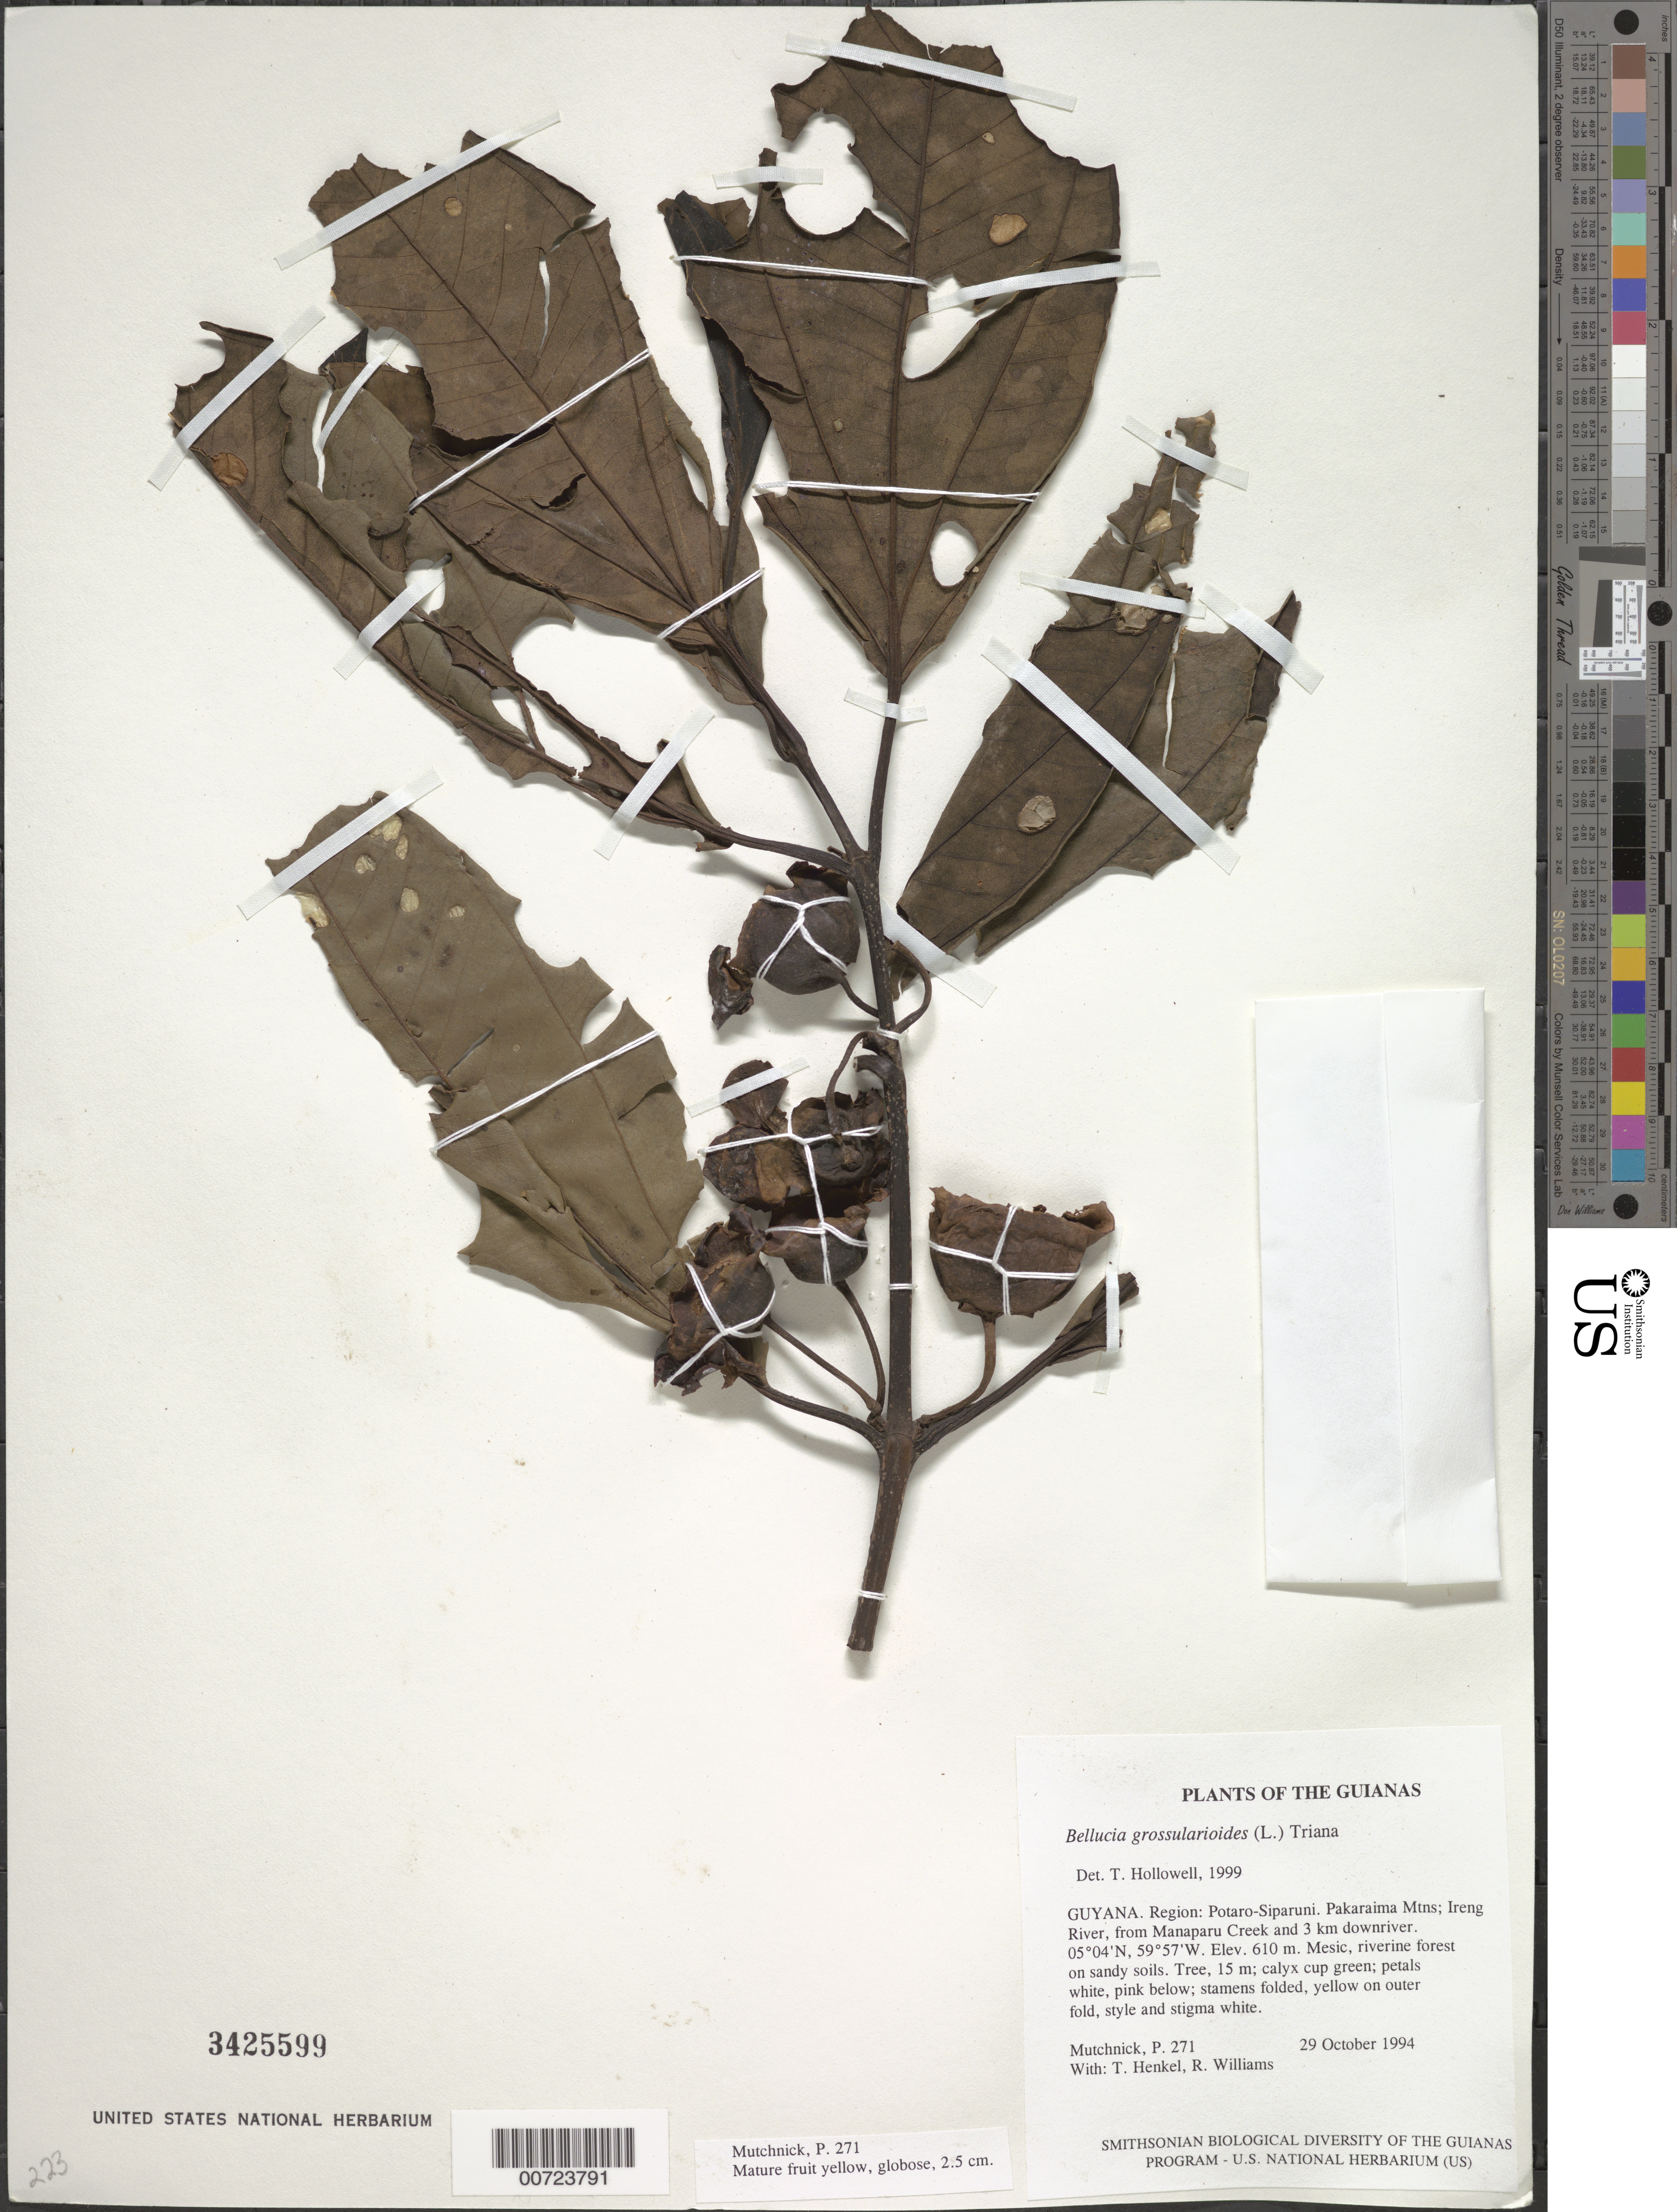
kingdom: Plantae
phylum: Tracheophyta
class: Magnoliopsida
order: Myrtales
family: Melastomataceae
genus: Bellucia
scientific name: Bellucia grossularioides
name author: (L.) Triana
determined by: Hollowell, T. H., (BOT), Smithsonian Institution - National Museum of Natural History (UNITED STATES)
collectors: P. Mutchnick, T. Henkel & R. Williams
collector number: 271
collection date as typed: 29 October 1994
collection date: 1994-10-29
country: Guyana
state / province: Potaro-Siparuni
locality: Pakaraima Mtns; Ireng River, from Manaparu Creek and 3 km downriver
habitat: Mesic, riverine forest on sandy soils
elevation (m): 610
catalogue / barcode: US 3425599